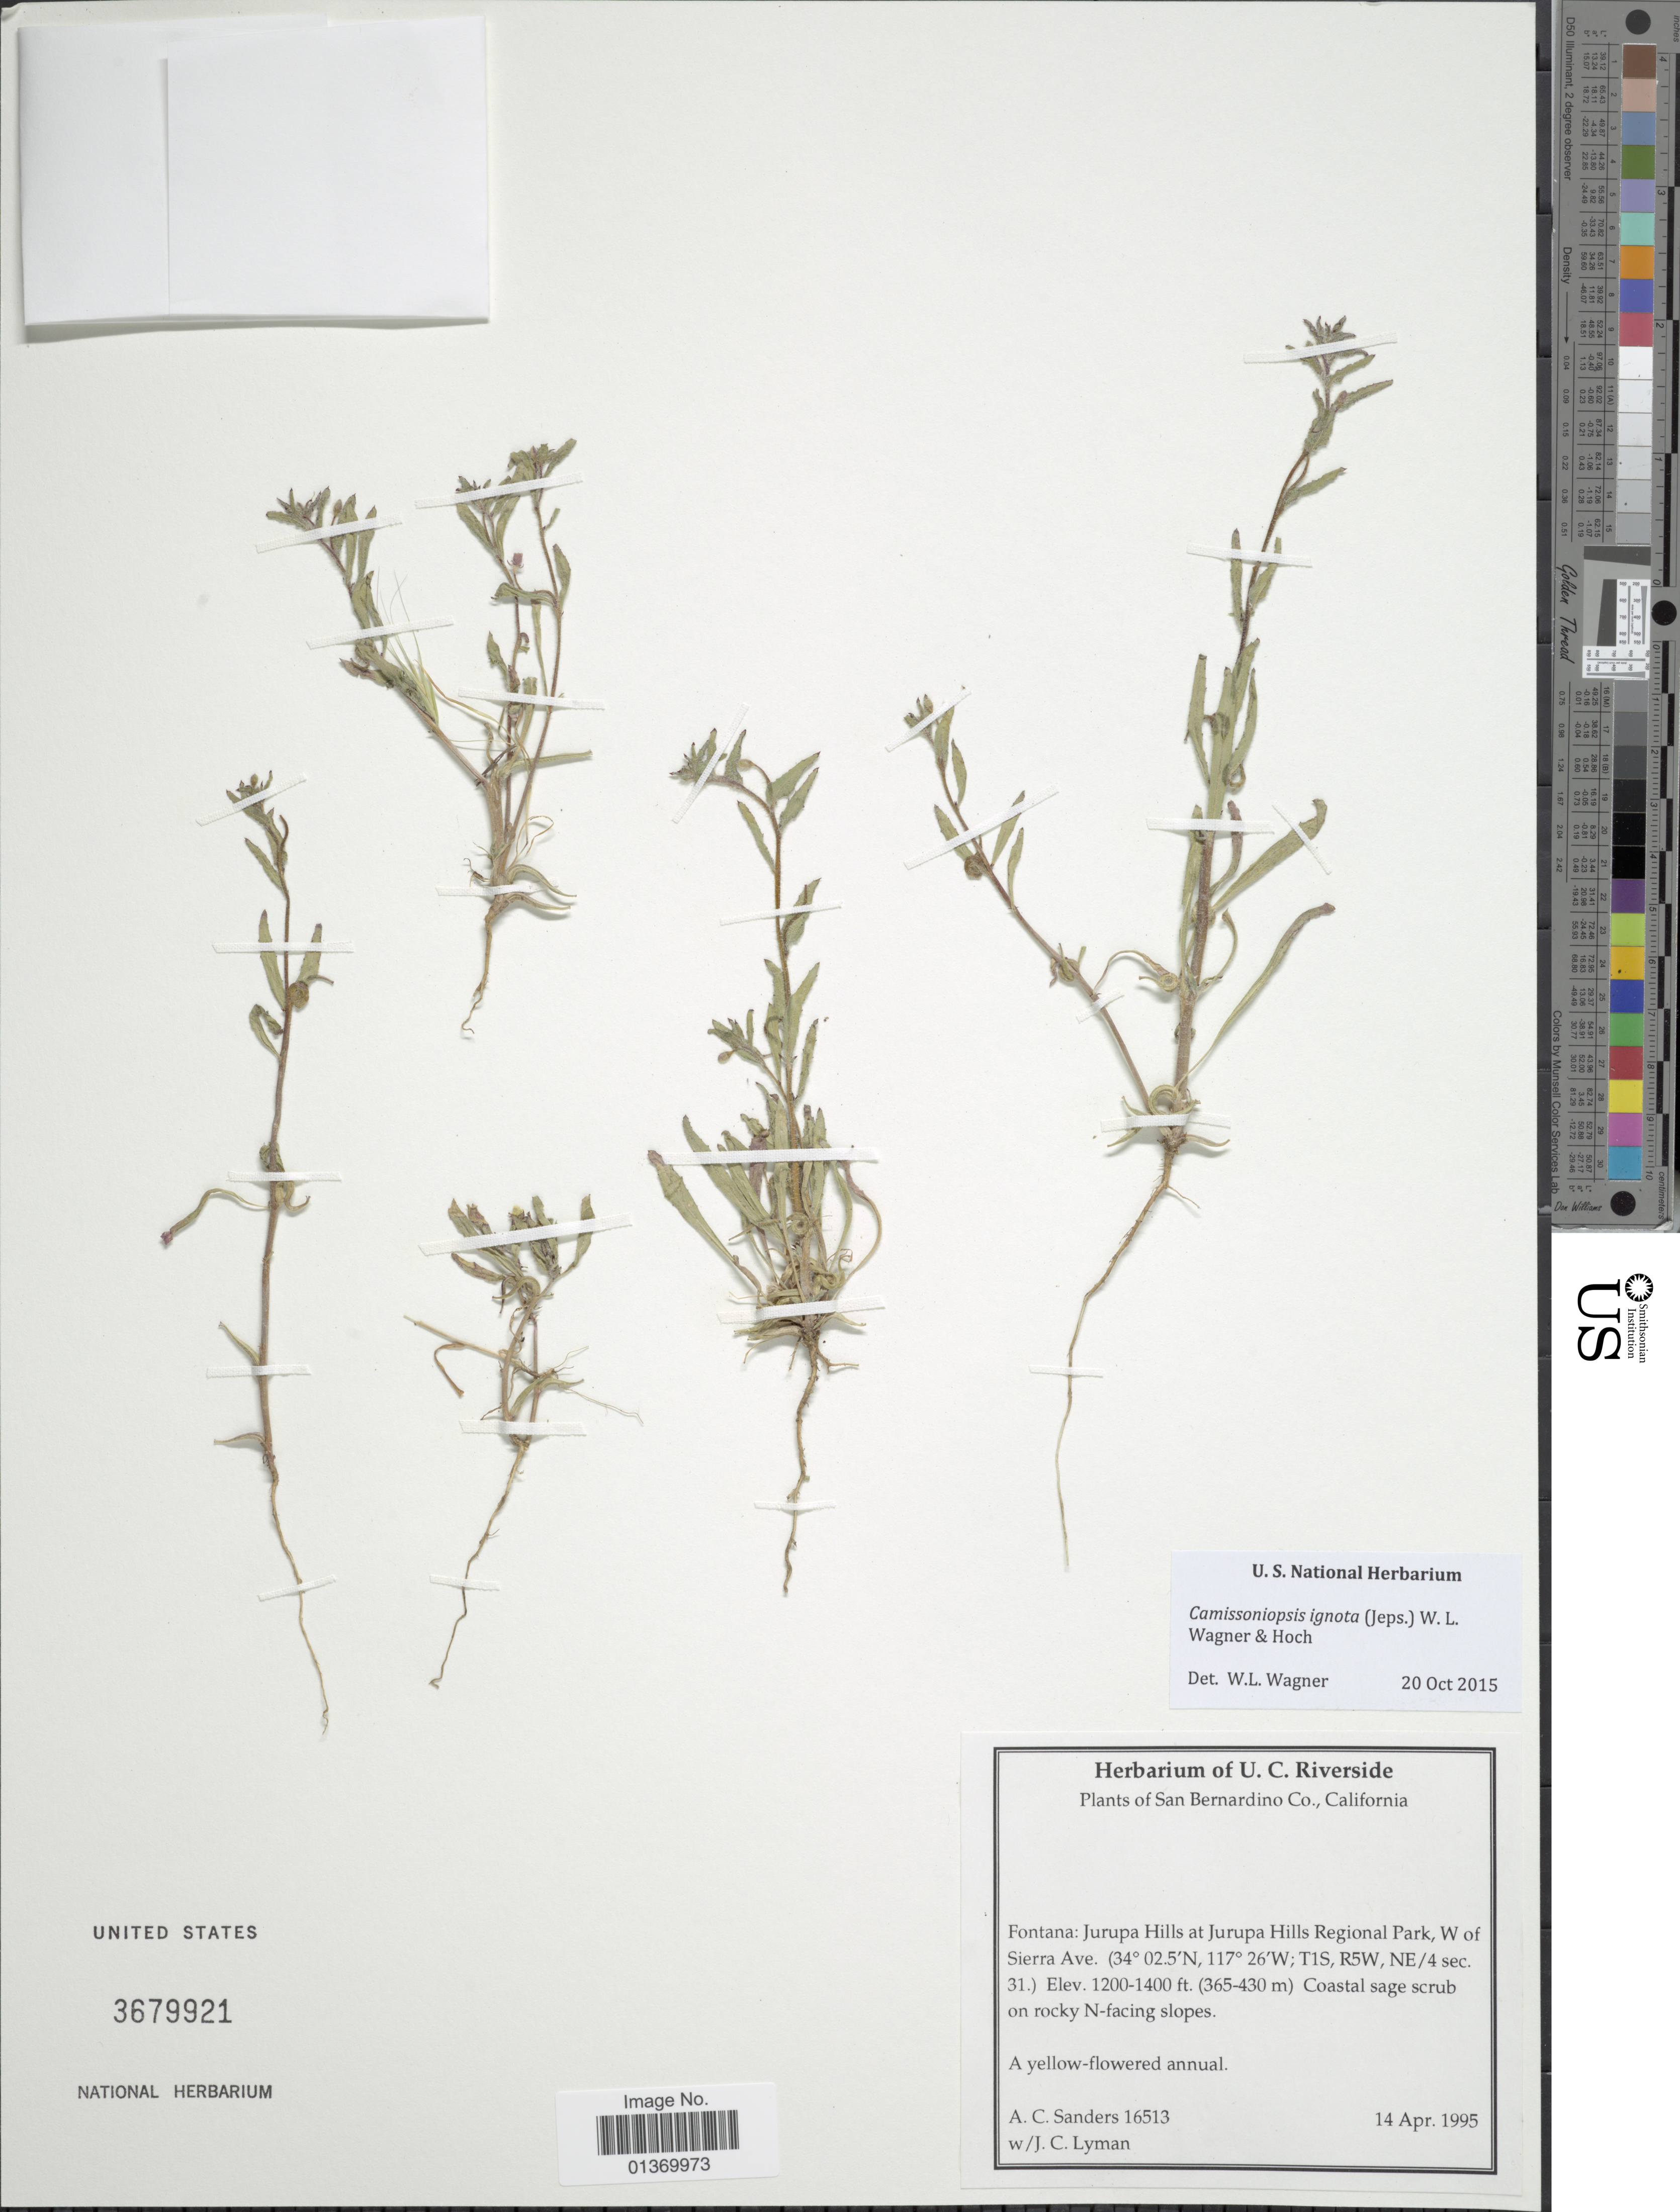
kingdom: Plantae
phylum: Tracheophyta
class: Magnoliopsida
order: Myrtales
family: Onagraceae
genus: Camissoniopsis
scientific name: Camissoniopsis hirtella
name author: (Greene) W.L. Wagner & Hoch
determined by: Wagner, W. L., (BOT), Smithsonian Institution - National Museum of Natural History (UNITED STATES)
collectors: A. Sanders & J. Lyman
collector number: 16513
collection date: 1995-04-14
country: United States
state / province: California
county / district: San Bernardino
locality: San Bernardino Co., Fontana: Jurupa Hills at Jurupa Hills Regional Park, W of Sierra Ave, T1S, R5W, NE/4 sec. 31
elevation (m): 366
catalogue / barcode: US 3679921